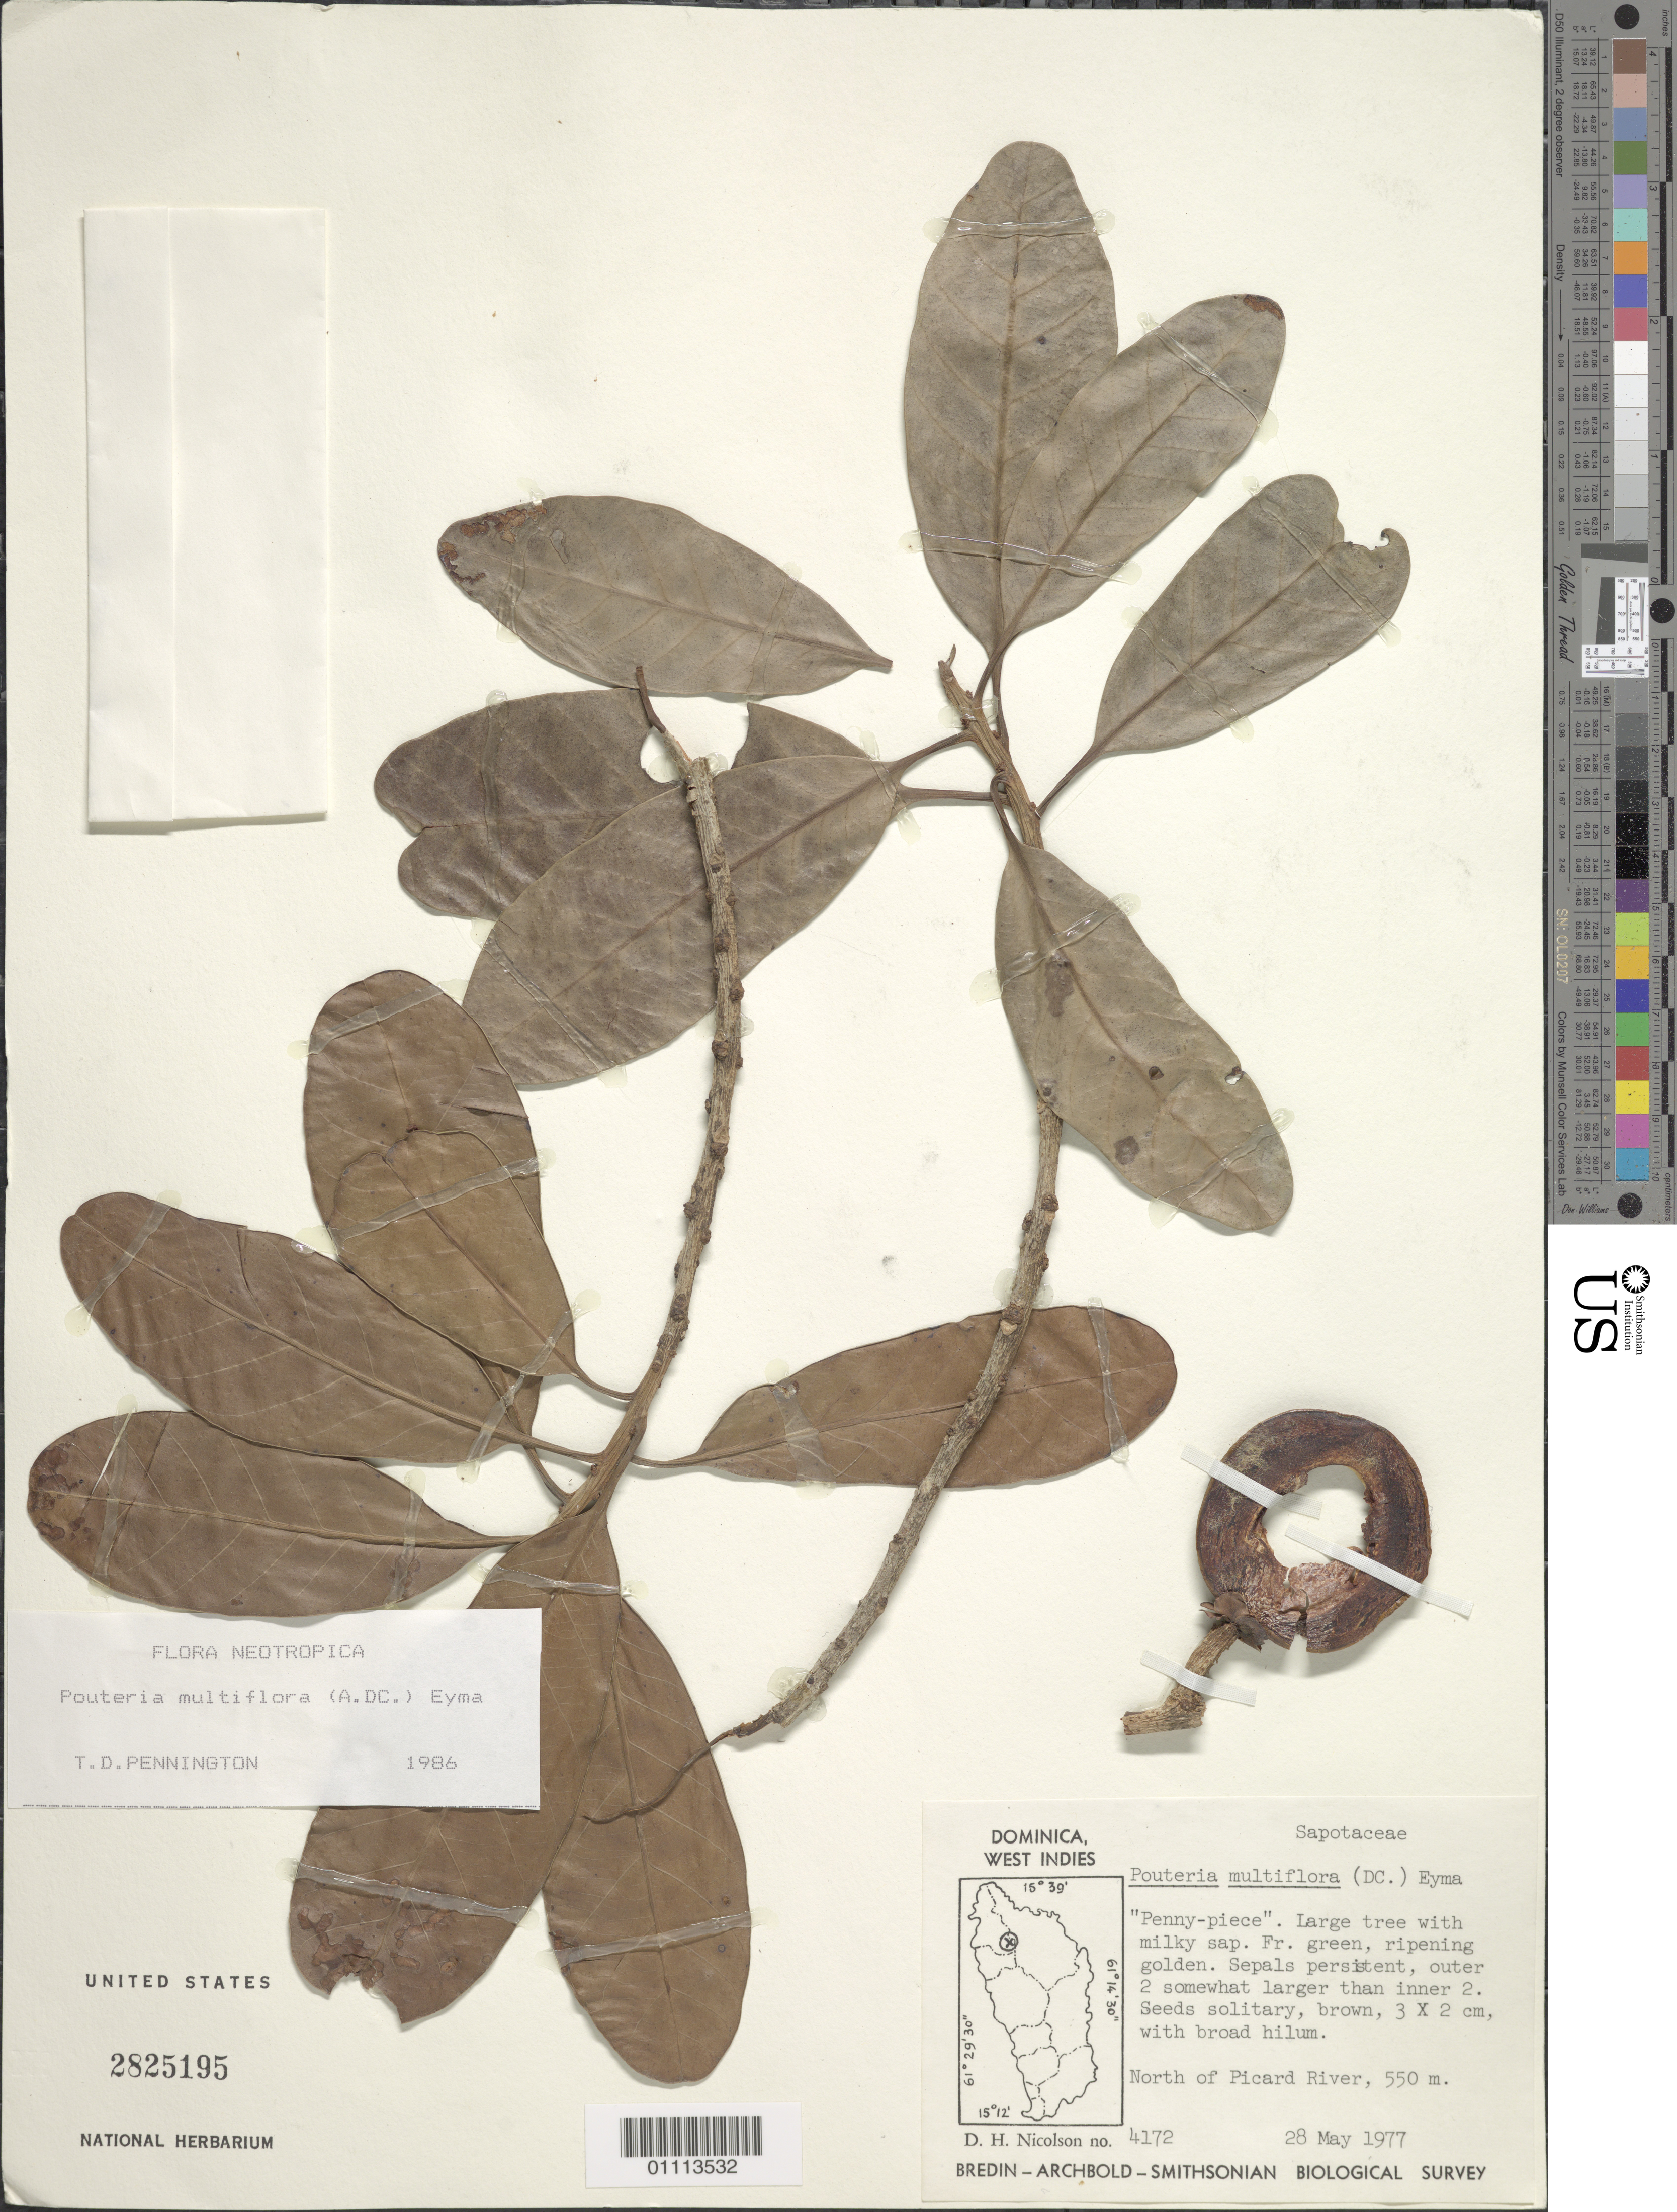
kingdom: Plantae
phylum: Tracheophyta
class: Magnoliopsida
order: Ericales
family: Sapotaceae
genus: Pouteria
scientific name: Pouteria multiflora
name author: (A. DC.) Eyma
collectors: D. H. Nicolson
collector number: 4172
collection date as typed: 28 May 1977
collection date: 1977-05-28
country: Dominica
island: Dominica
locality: N of Picard River, 550 m.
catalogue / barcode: US 2825195